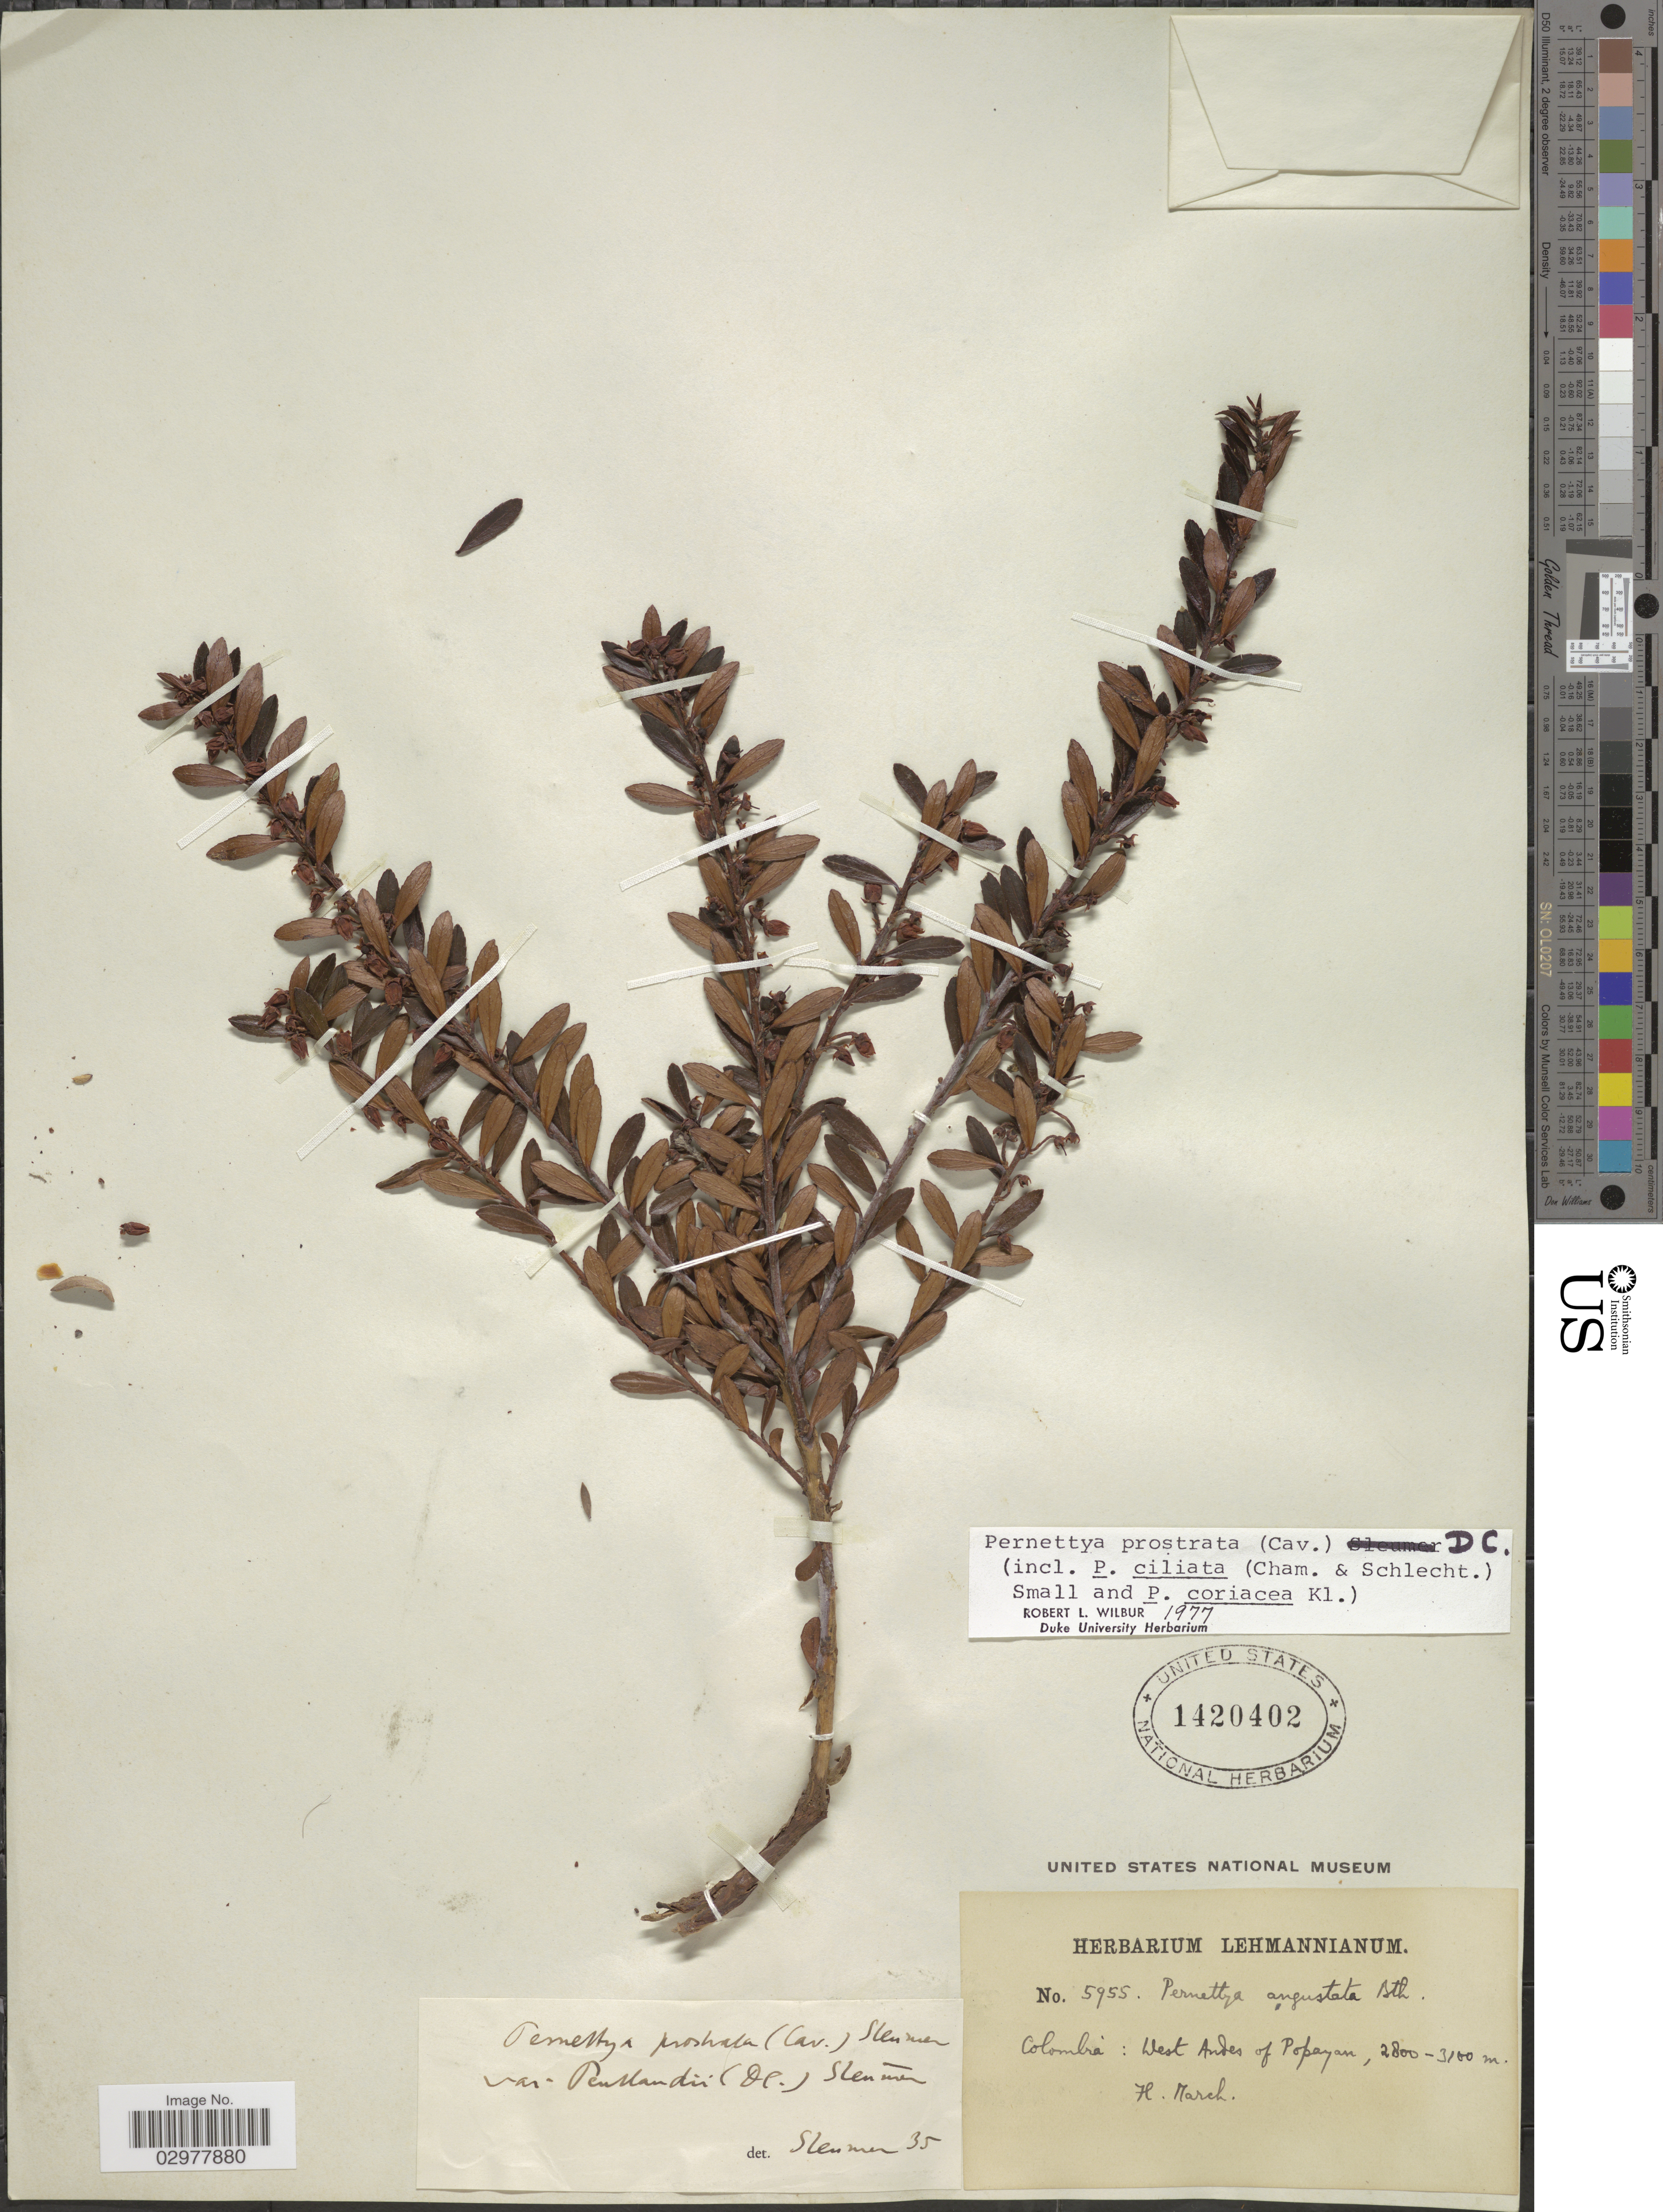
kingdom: Plantae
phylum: Tracheophyta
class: Magnoliopsida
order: Ericales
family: Ericaceae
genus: Pernettya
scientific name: Pernettya prostrata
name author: (Cav.) DC.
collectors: ex herb. Lehmannianum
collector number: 5955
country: Colombia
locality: West Andes of Popayan.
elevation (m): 2800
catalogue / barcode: US 1420402